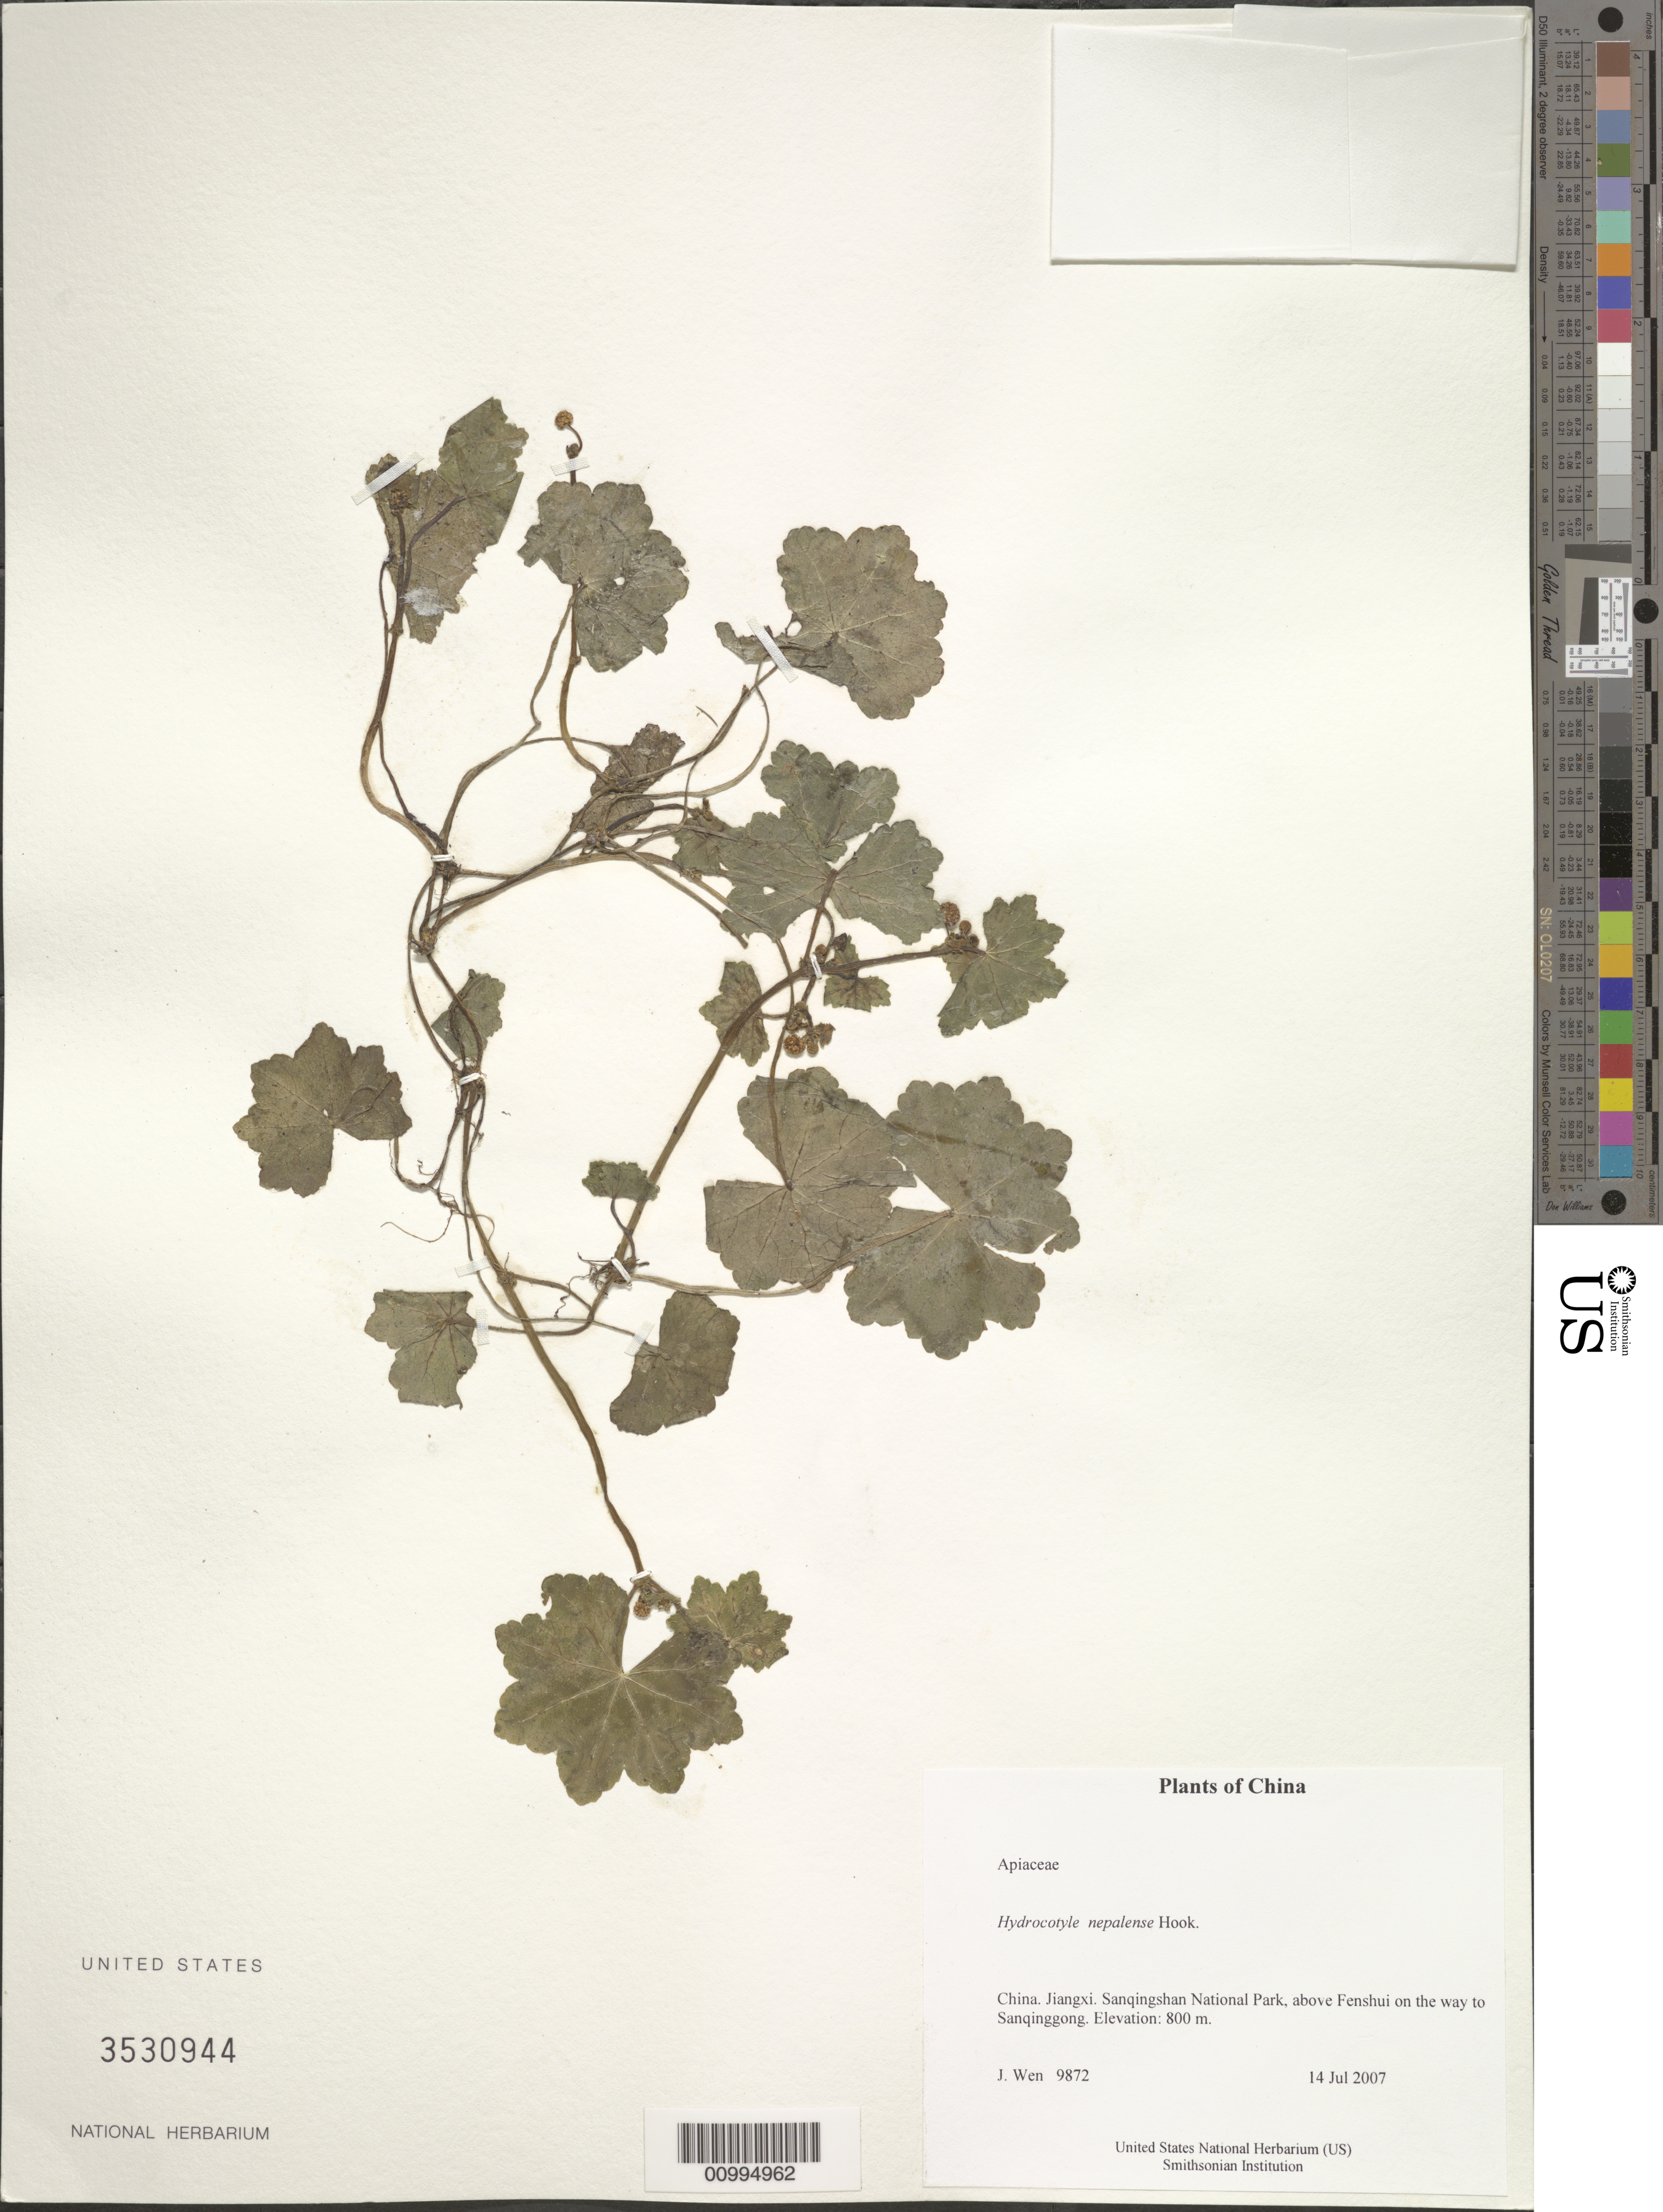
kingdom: Plantae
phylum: Tracheophyta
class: Magnoliopsida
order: Apiales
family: Araliaceae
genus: Hydrocotyle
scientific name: Hydrocotyle nepalensis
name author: Hook.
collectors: J. Wen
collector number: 9872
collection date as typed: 14 Jul 2007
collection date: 2007-07-14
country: China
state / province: Jiangxi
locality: Sanqingshan National Park, above Fenshui on the way to Sanqinggong.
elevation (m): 800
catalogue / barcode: US 3530944